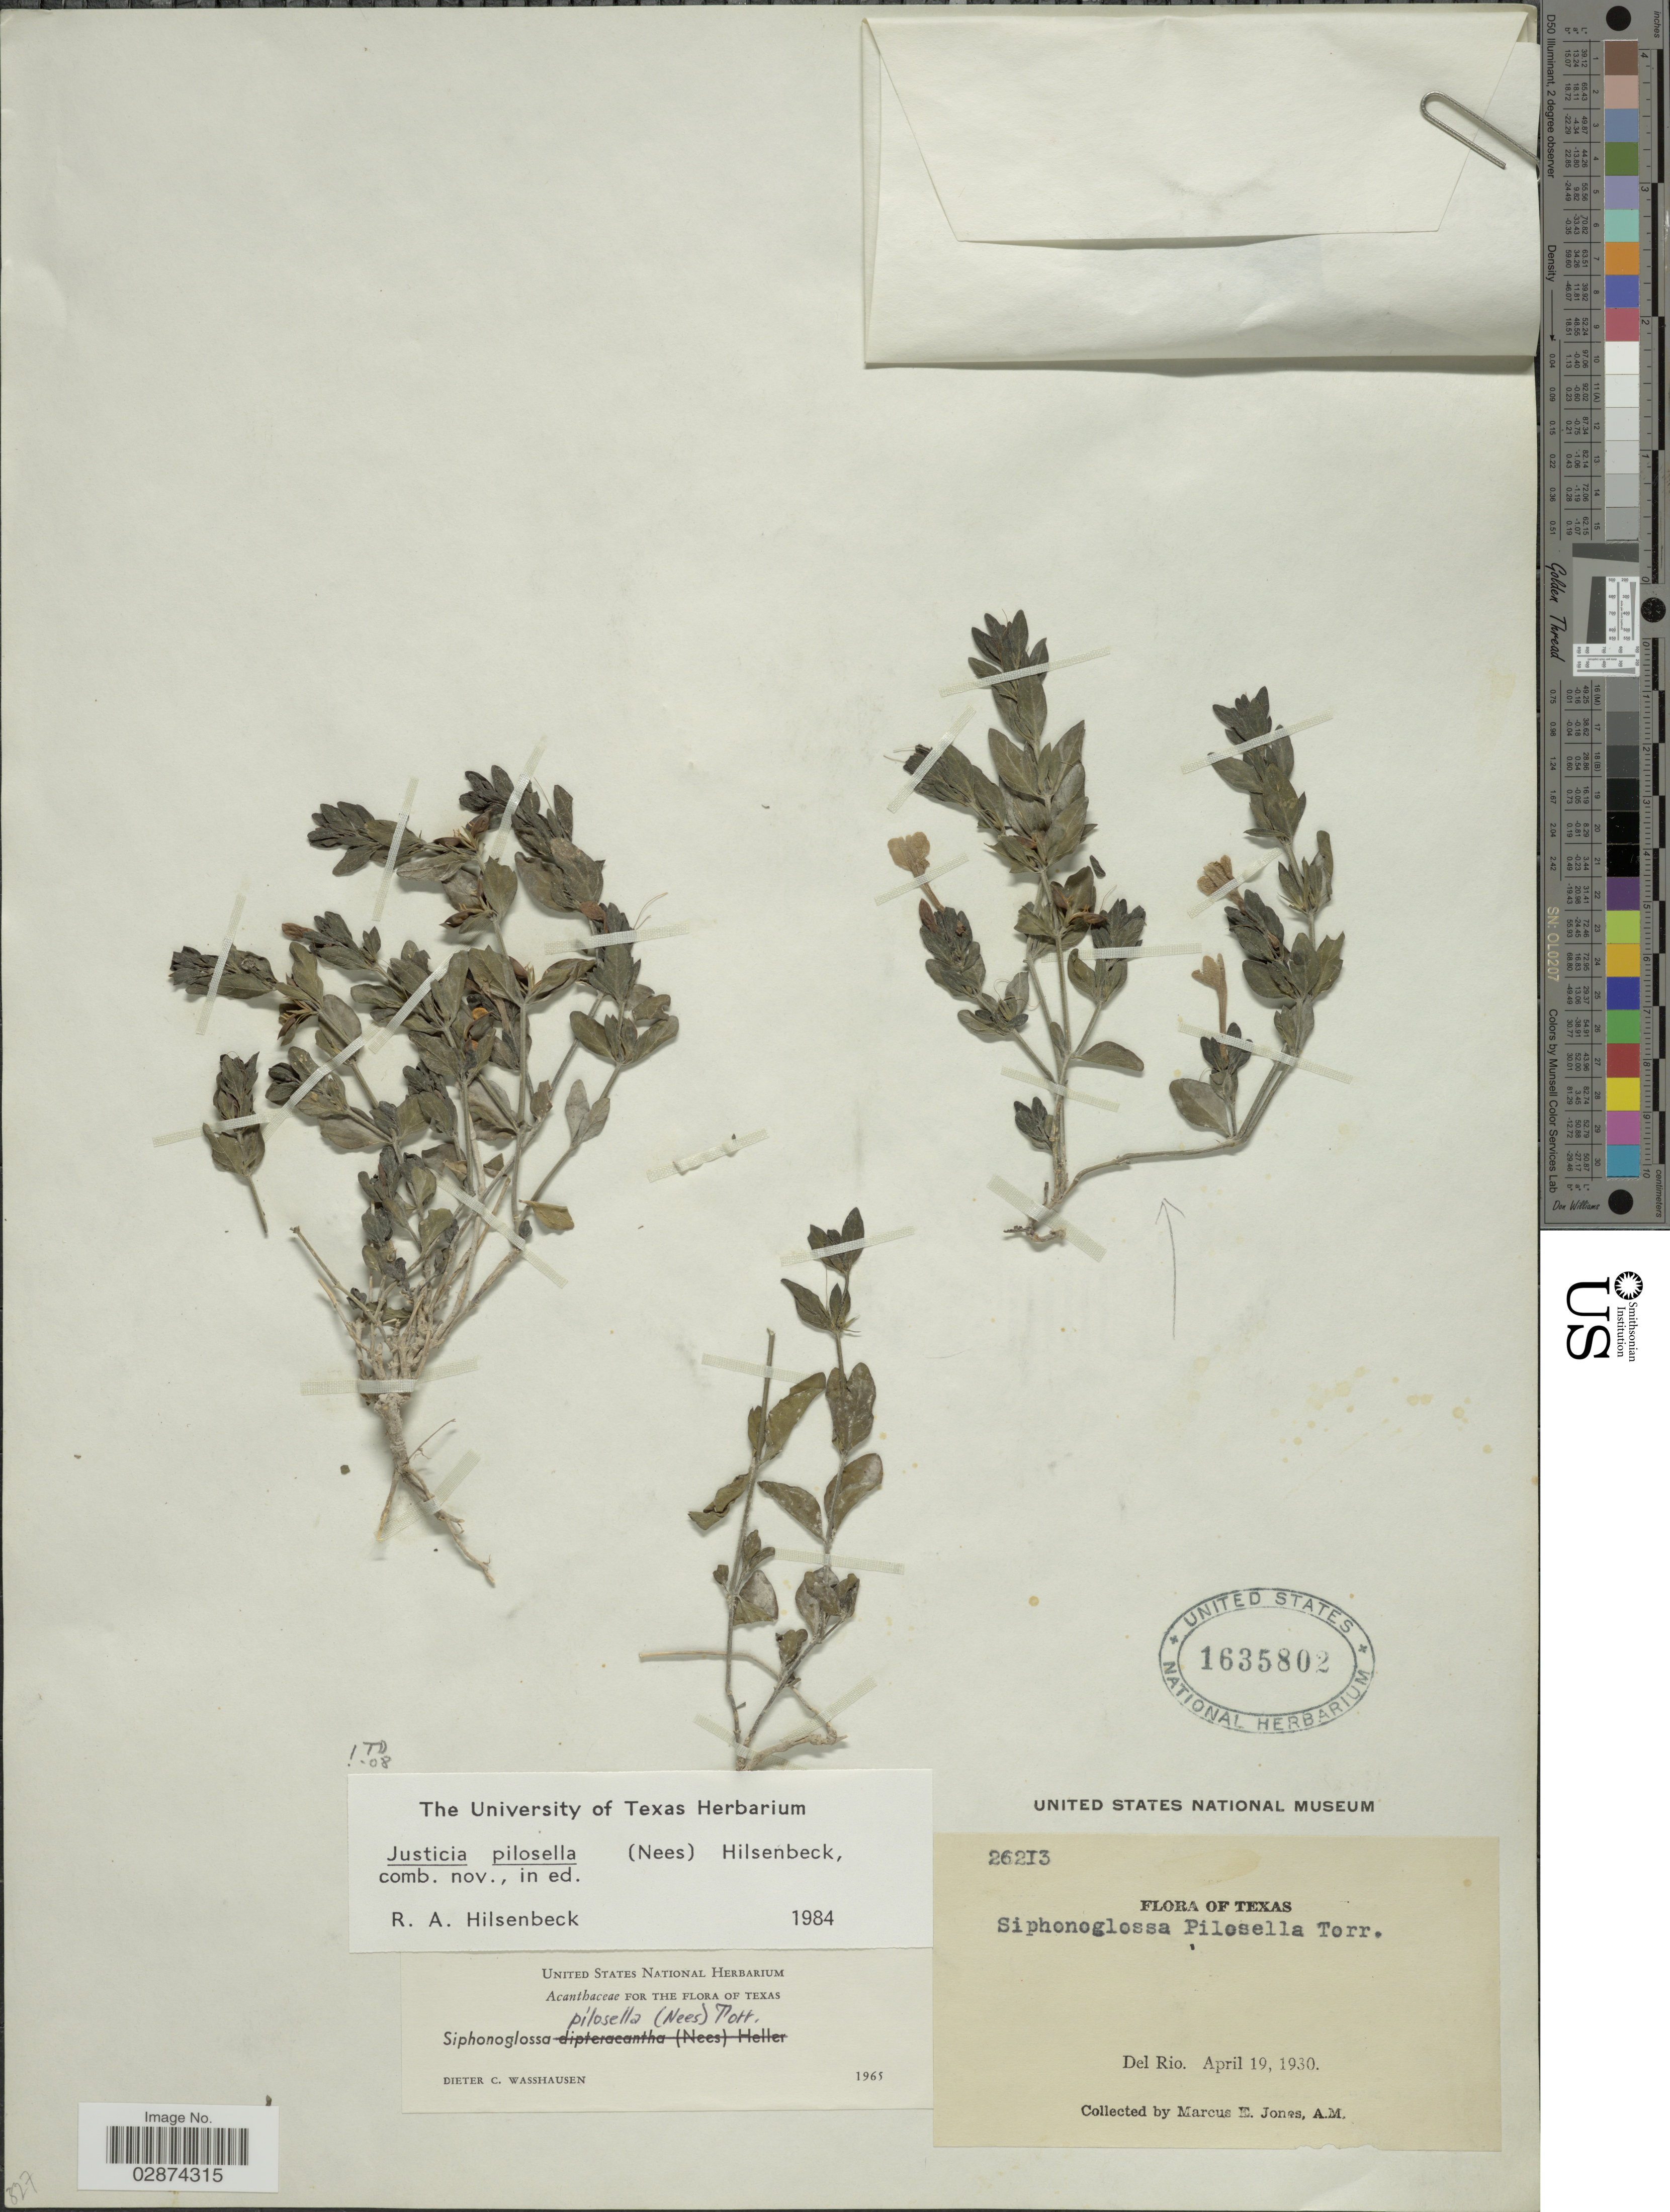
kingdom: Plantae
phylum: Tracheophyta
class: Magnoliopsida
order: Lamiales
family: Acanthaceae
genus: Justicia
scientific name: Justicia pilosella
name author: (Nees) Hilsenb.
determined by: Fisher, Amanda, (LOB), California State University, Long Beach (UNITED STATES)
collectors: M. E. Jones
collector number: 26213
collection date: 1930-04-19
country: United States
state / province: Texas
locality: Del Rio.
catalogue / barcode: US 1635802